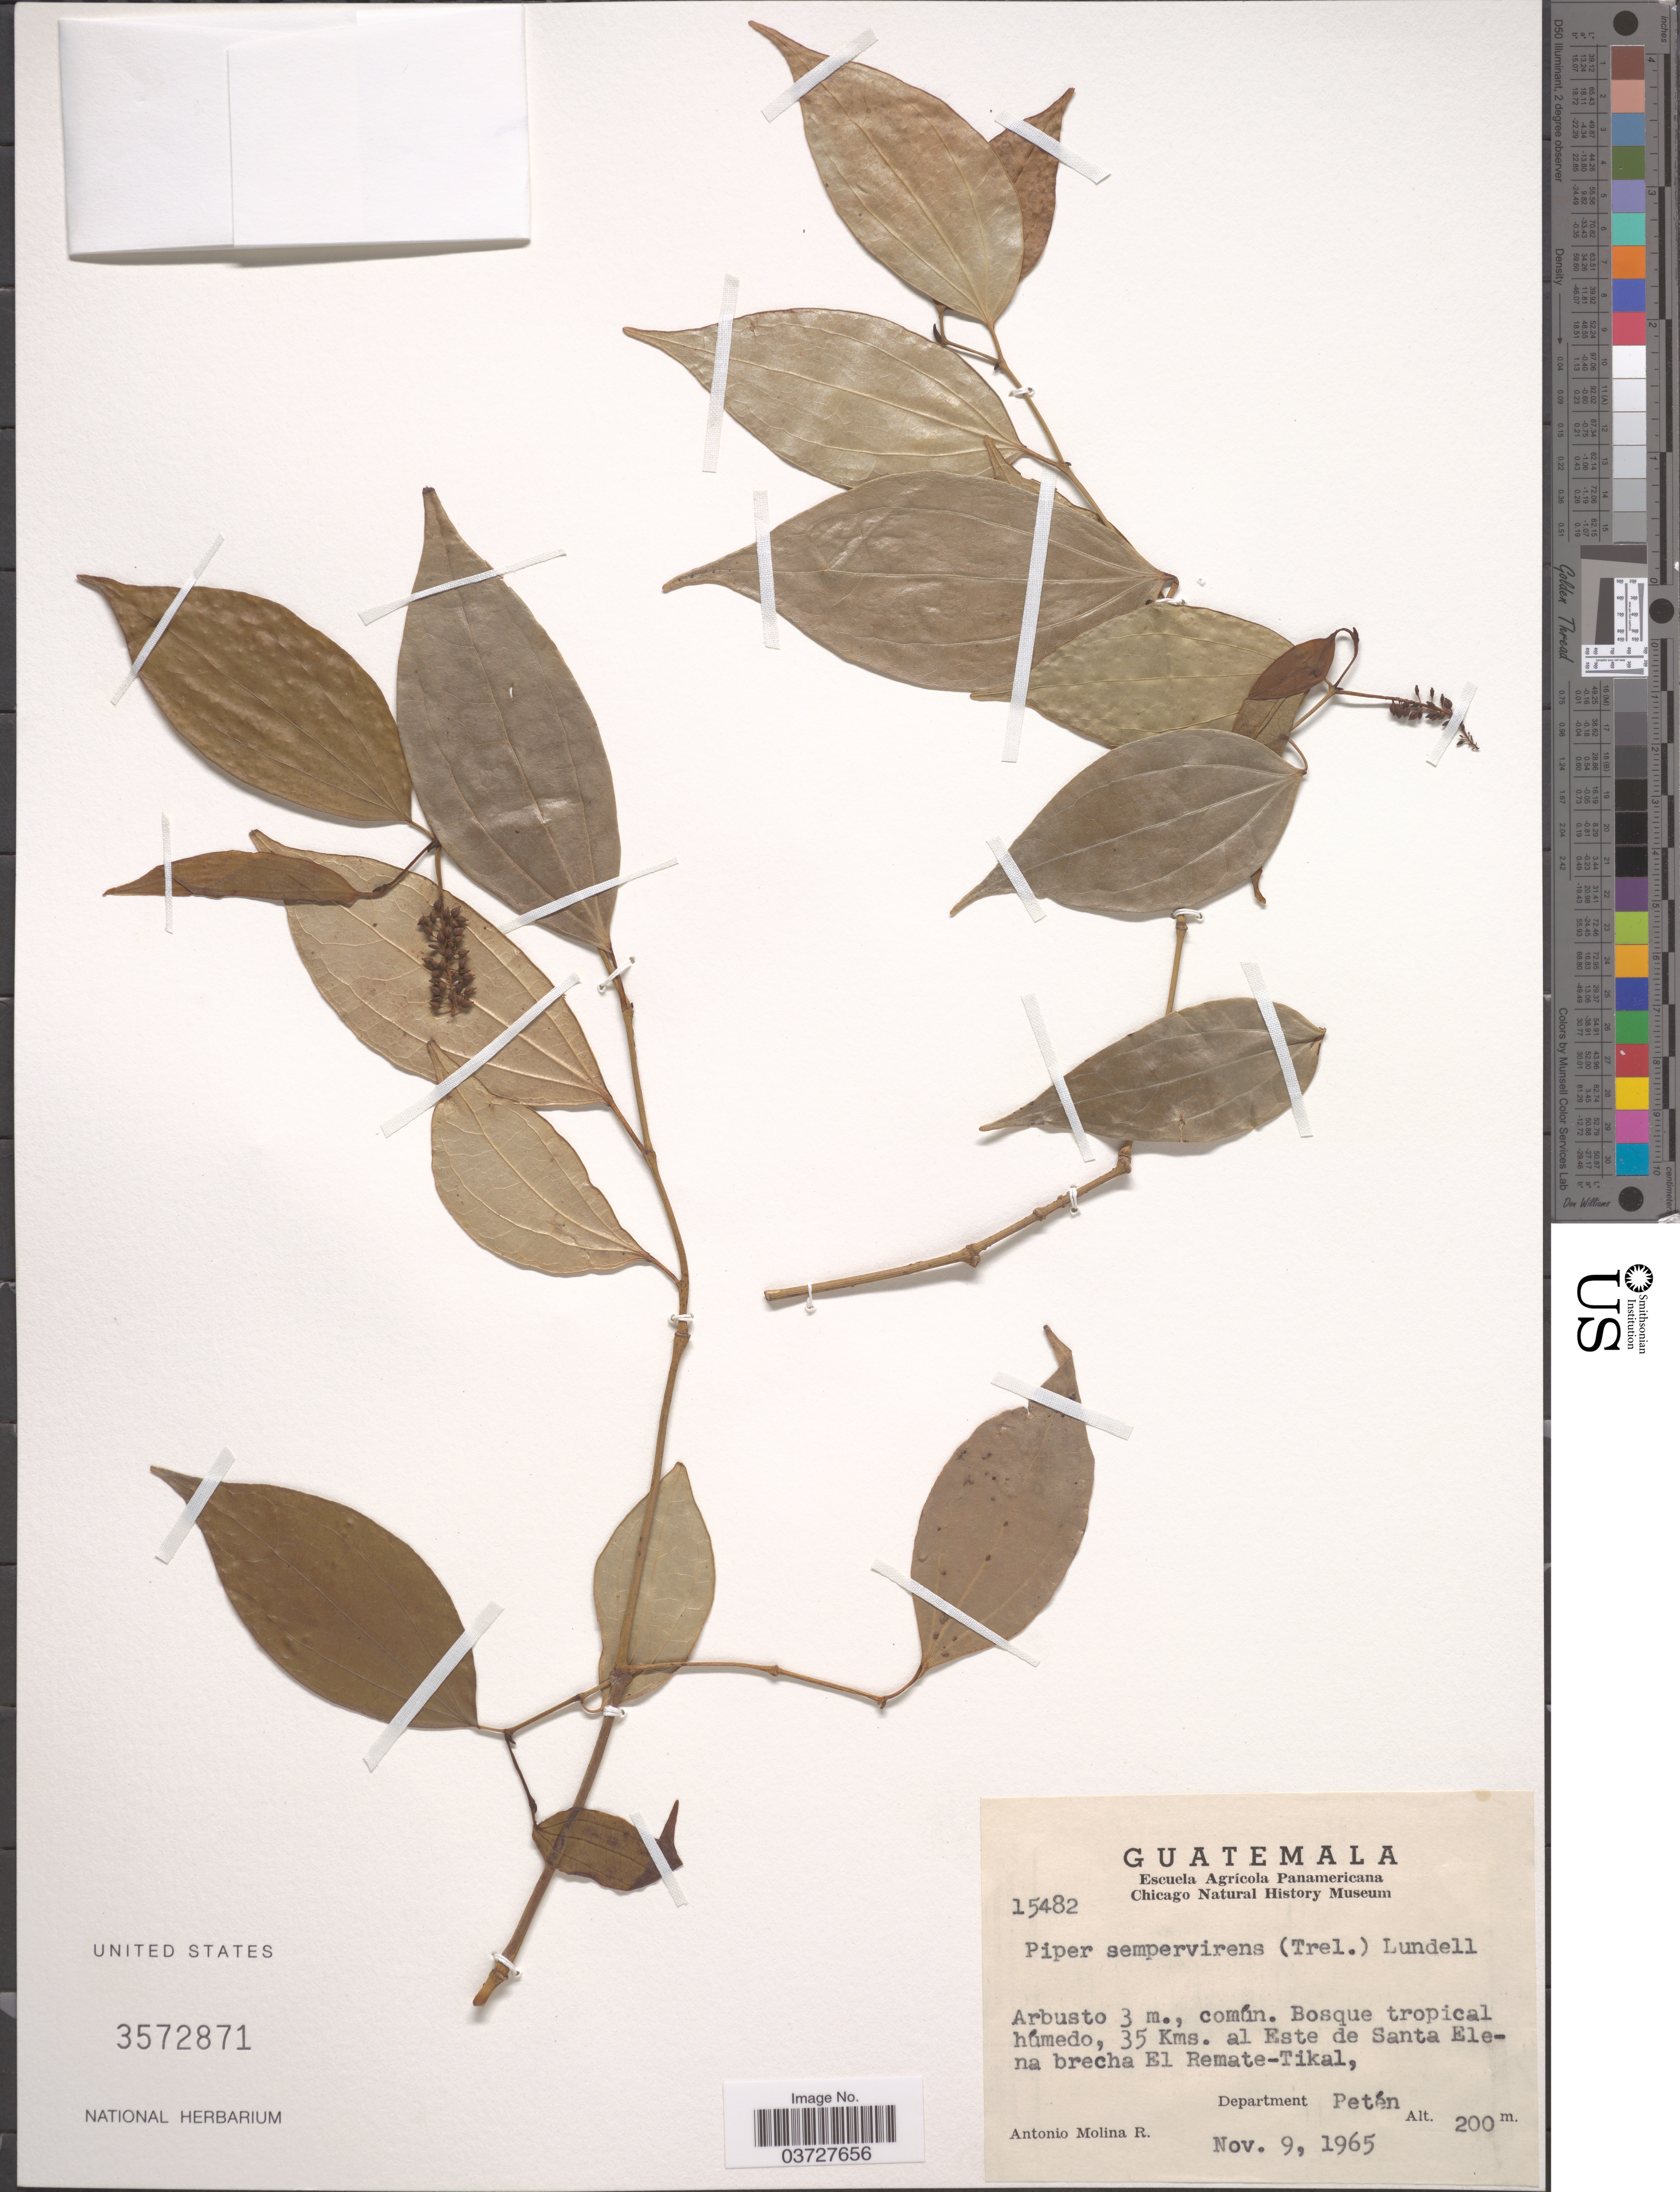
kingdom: Plantae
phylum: Tracheophyta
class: Magnoliopsida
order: Piperales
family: Piperaceae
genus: Piper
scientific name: Piper neesianum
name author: C. DC.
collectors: A. Molina R.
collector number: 15482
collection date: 1965-11-09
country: Guatemala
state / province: El Peten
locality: Bosque tropical húmedo, 35 Kms. al Este de Santa Elena brecha El Remate-Tikal, Department Petén.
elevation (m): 200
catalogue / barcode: US 3572871